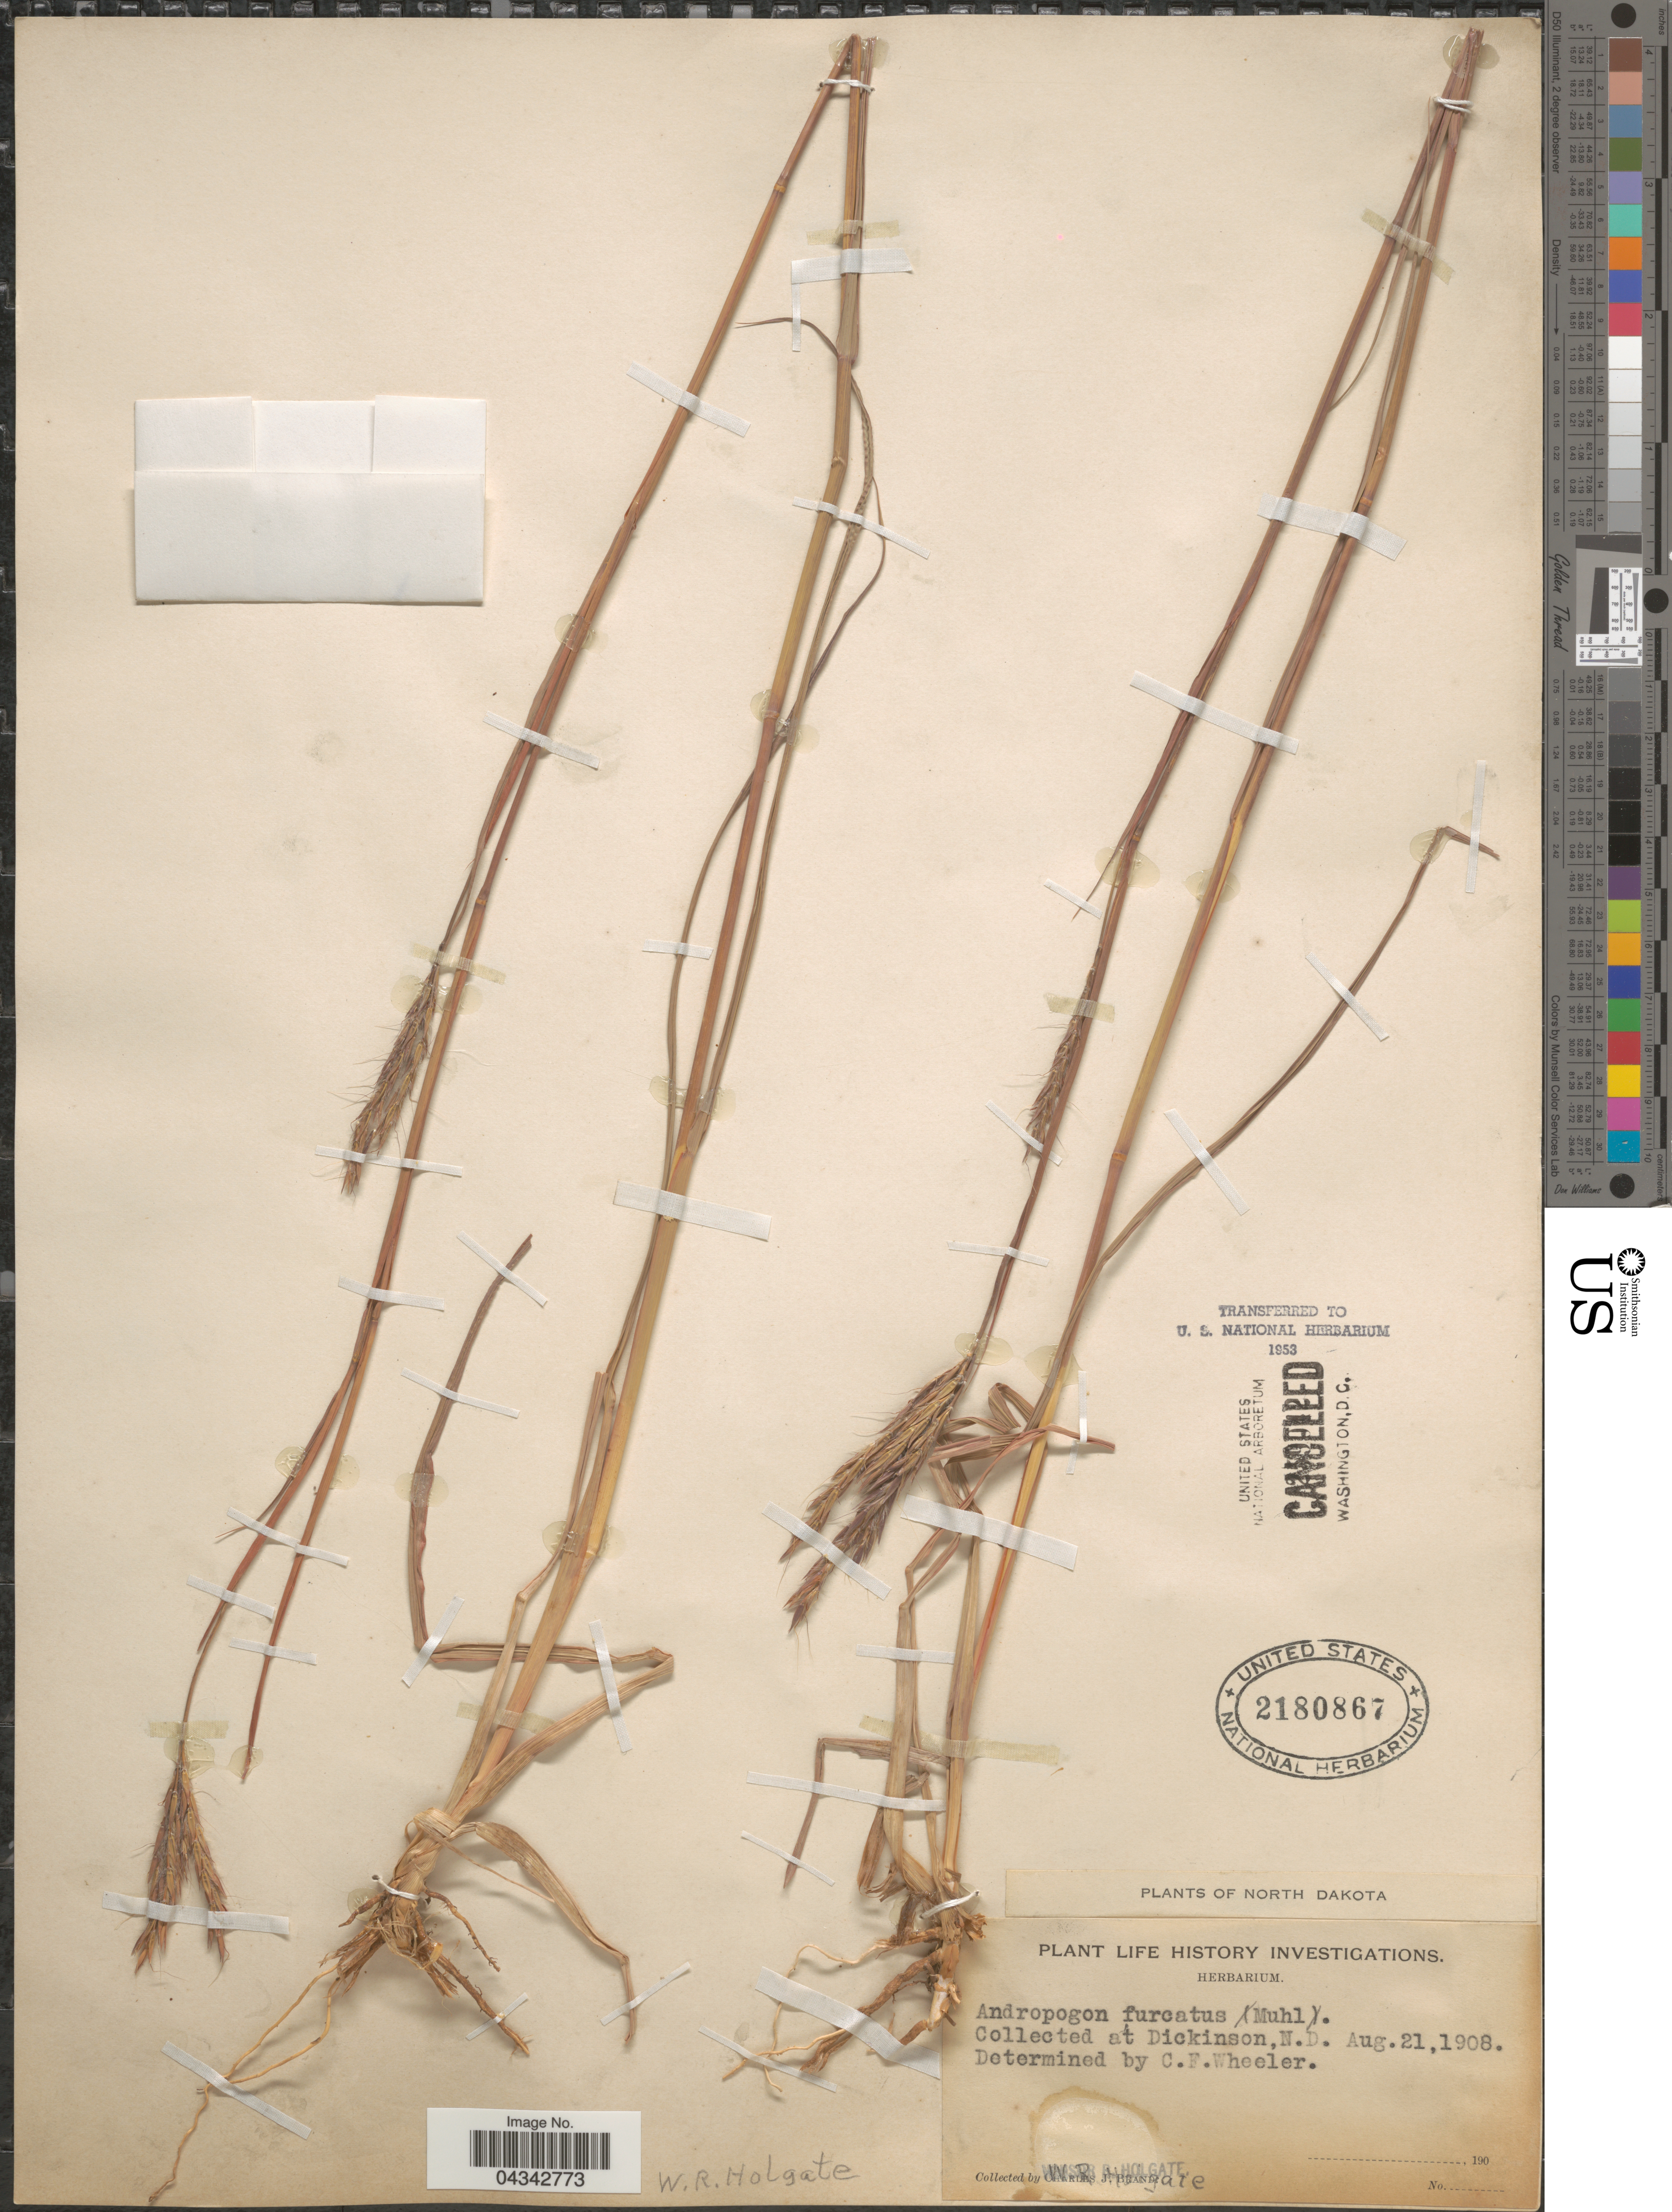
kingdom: Plantae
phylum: Tracheophyta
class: Liliopsida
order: Poales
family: Poaceae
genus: Andropogon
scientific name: Andropogon gerardii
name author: Vitman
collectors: W. Holgate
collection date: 1908-08-21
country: United States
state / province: North Dakota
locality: At Dickinson.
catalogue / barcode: US 2180867